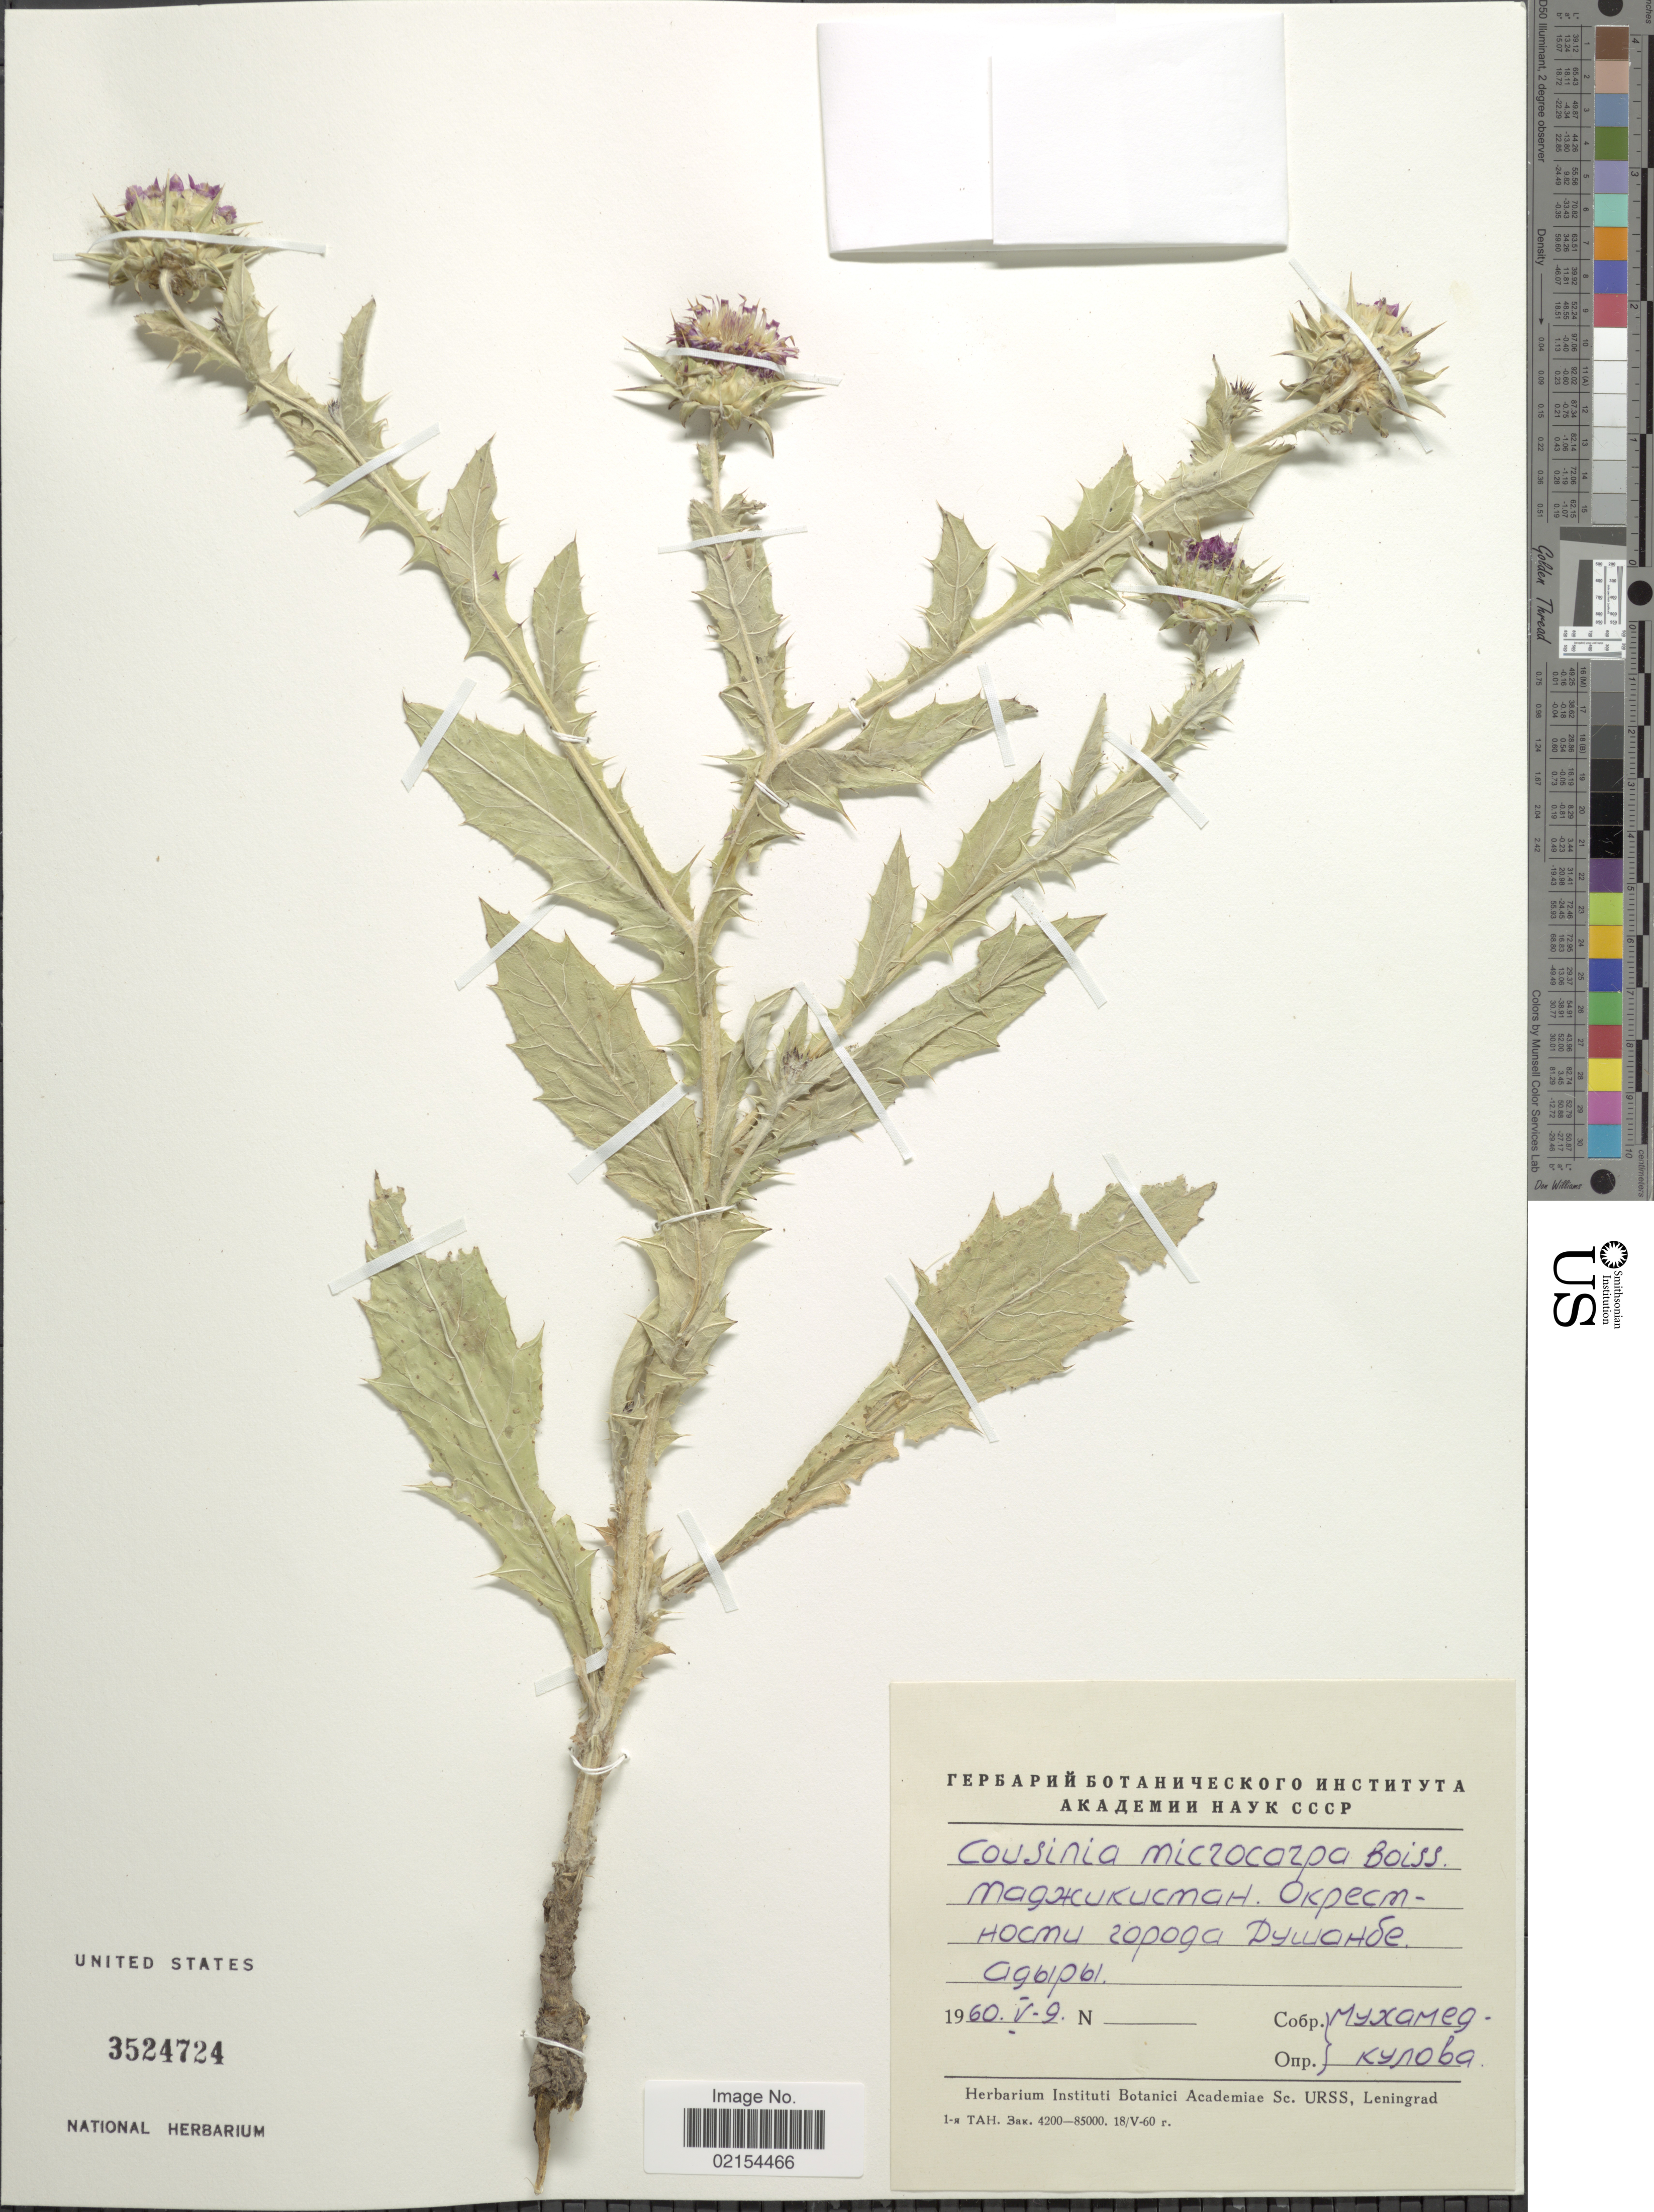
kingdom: Plantae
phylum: Tracheophyta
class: Magnoliopsida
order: Asterales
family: Asteraceae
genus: Cousinia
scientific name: Cousinia microcarpa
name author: Boiss.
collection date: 1960-05-09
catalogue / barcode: US 3527424